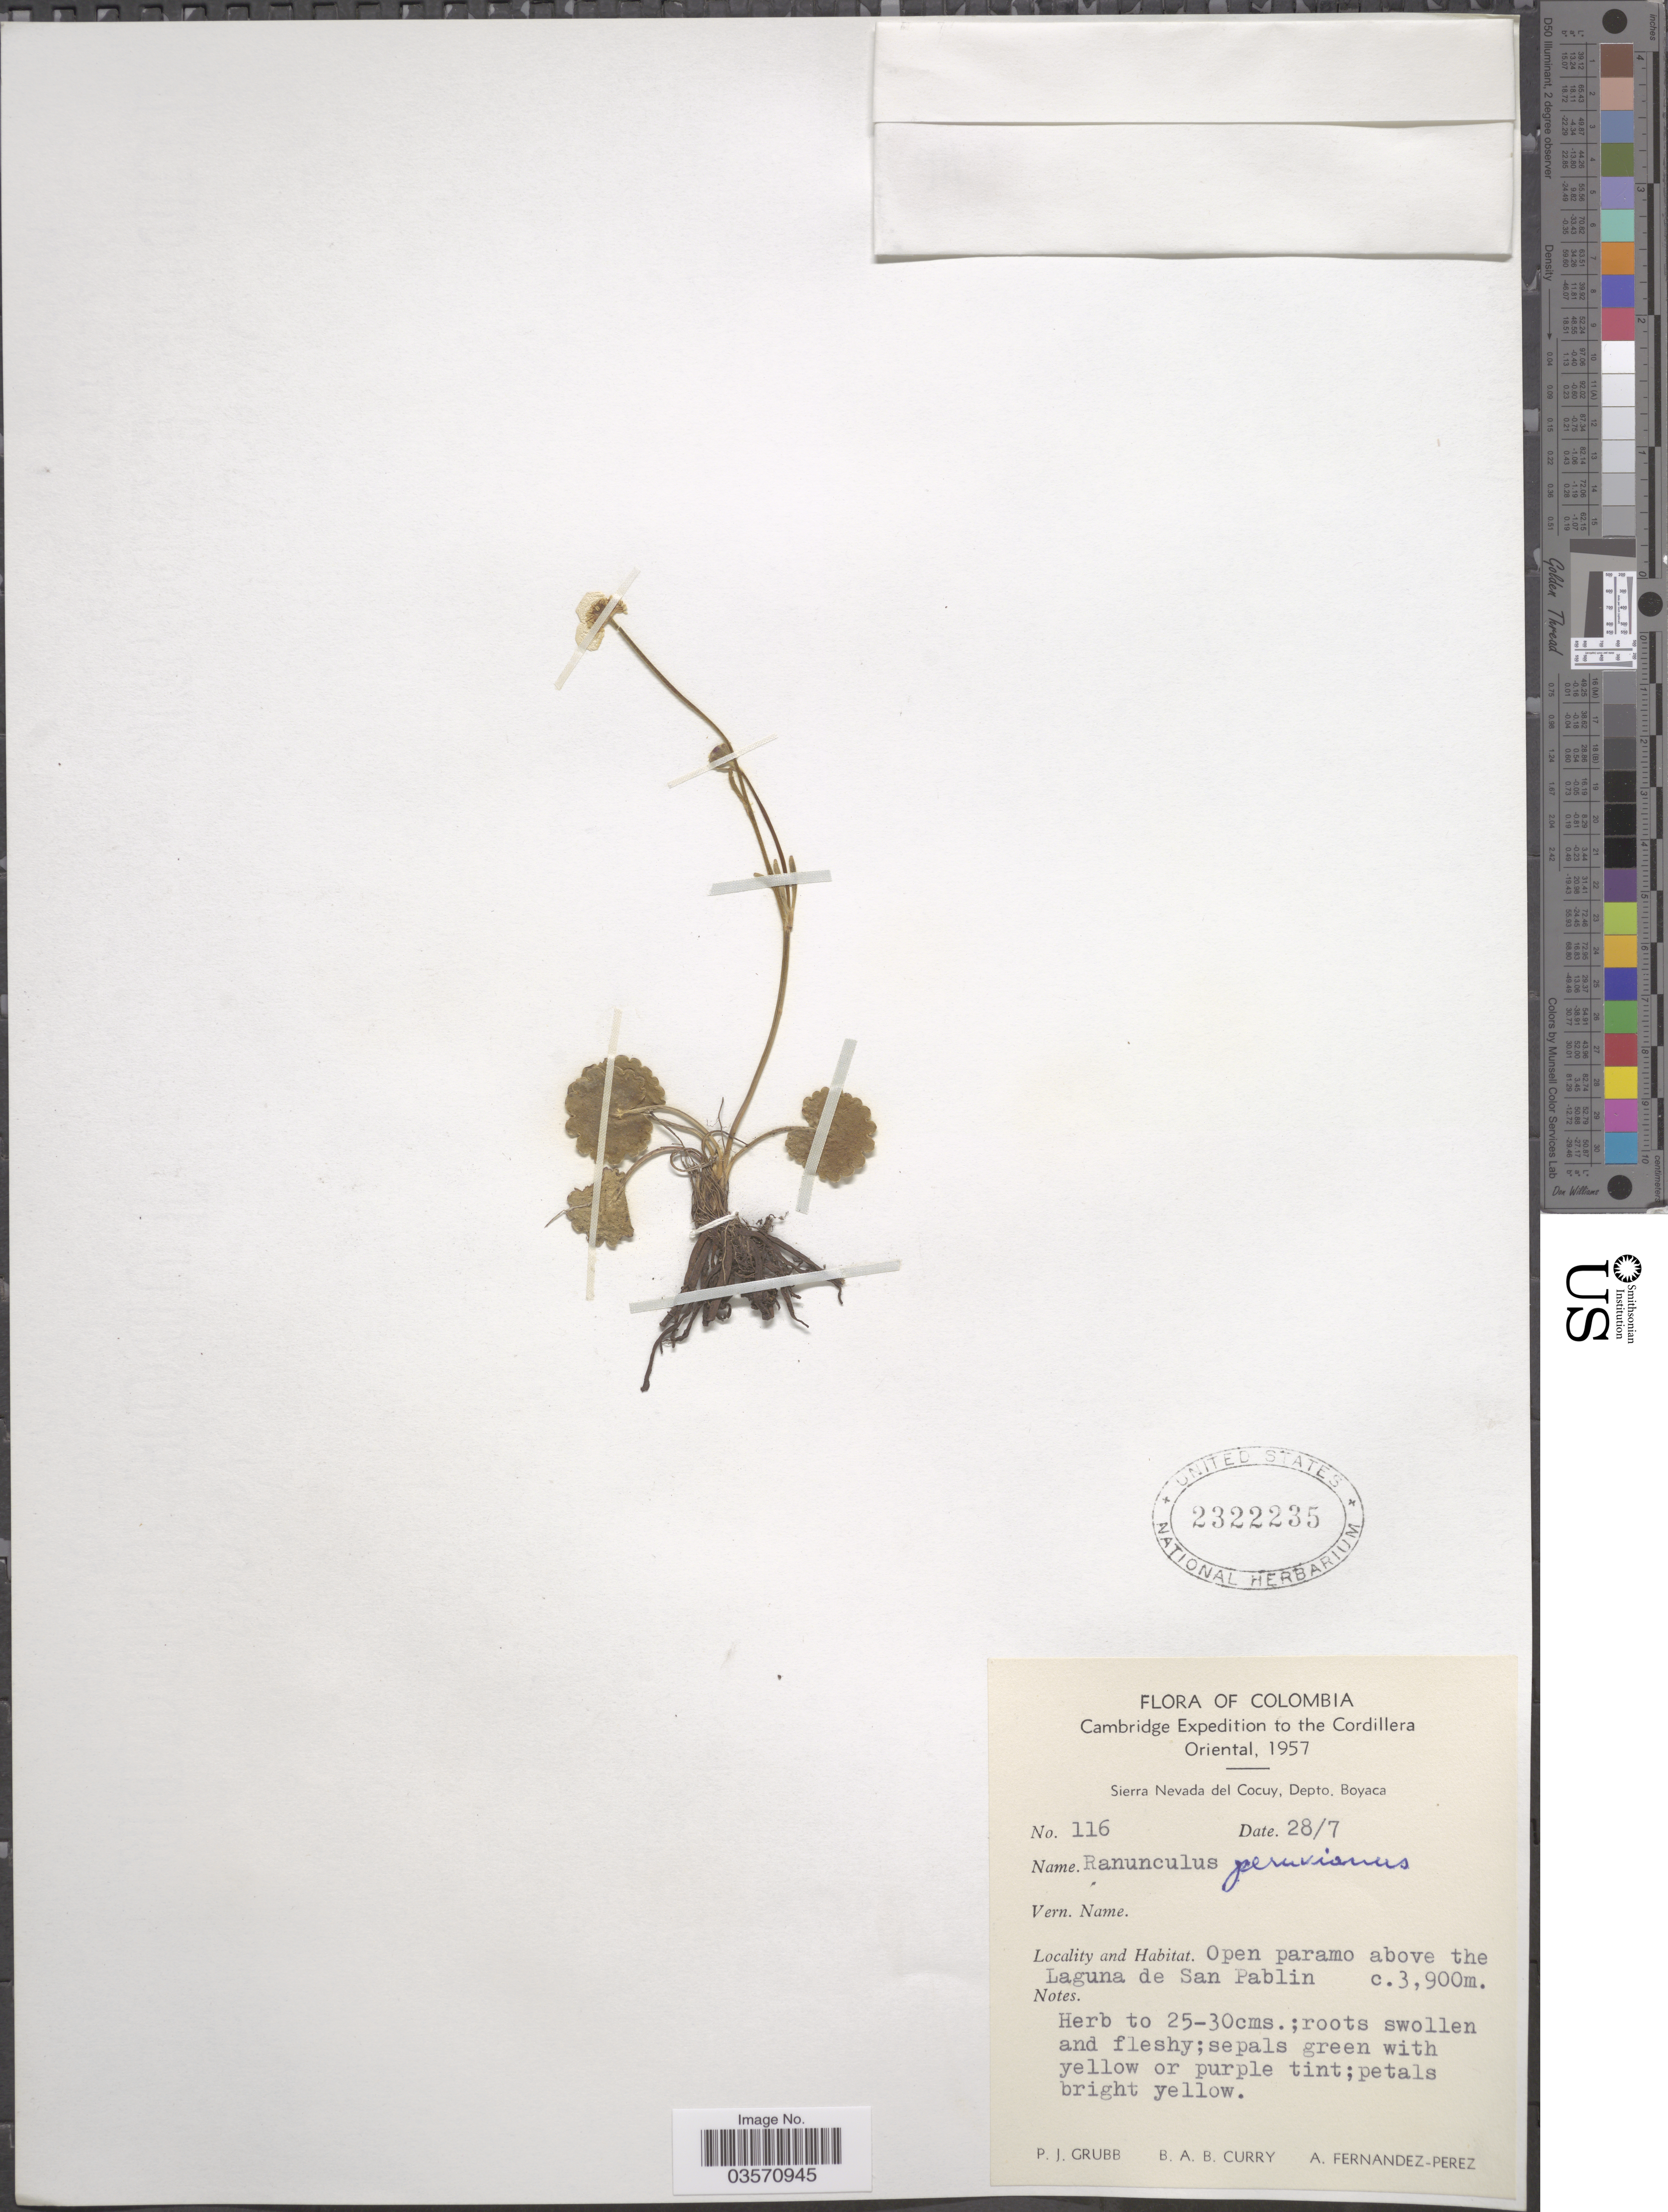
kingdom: Plantae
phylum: Tracheophyta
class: Magnoliopsida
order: Ranunculales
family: Ranunculaceae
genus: Ranunculus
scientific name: Ranunculus peruvianus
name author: Pers.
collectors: P. J. Grubb, B. A. B. Curry & A. Fernández-Pérez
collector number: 116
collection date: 1957-07-28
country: Colombia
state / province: Boyacá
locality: Cordillera Oriental. Sierra Nevada del Cocuy, Depto. Boyaca. Open paramo above the Laguna de San Pablin.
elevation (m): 3900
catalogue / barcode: US 2322235